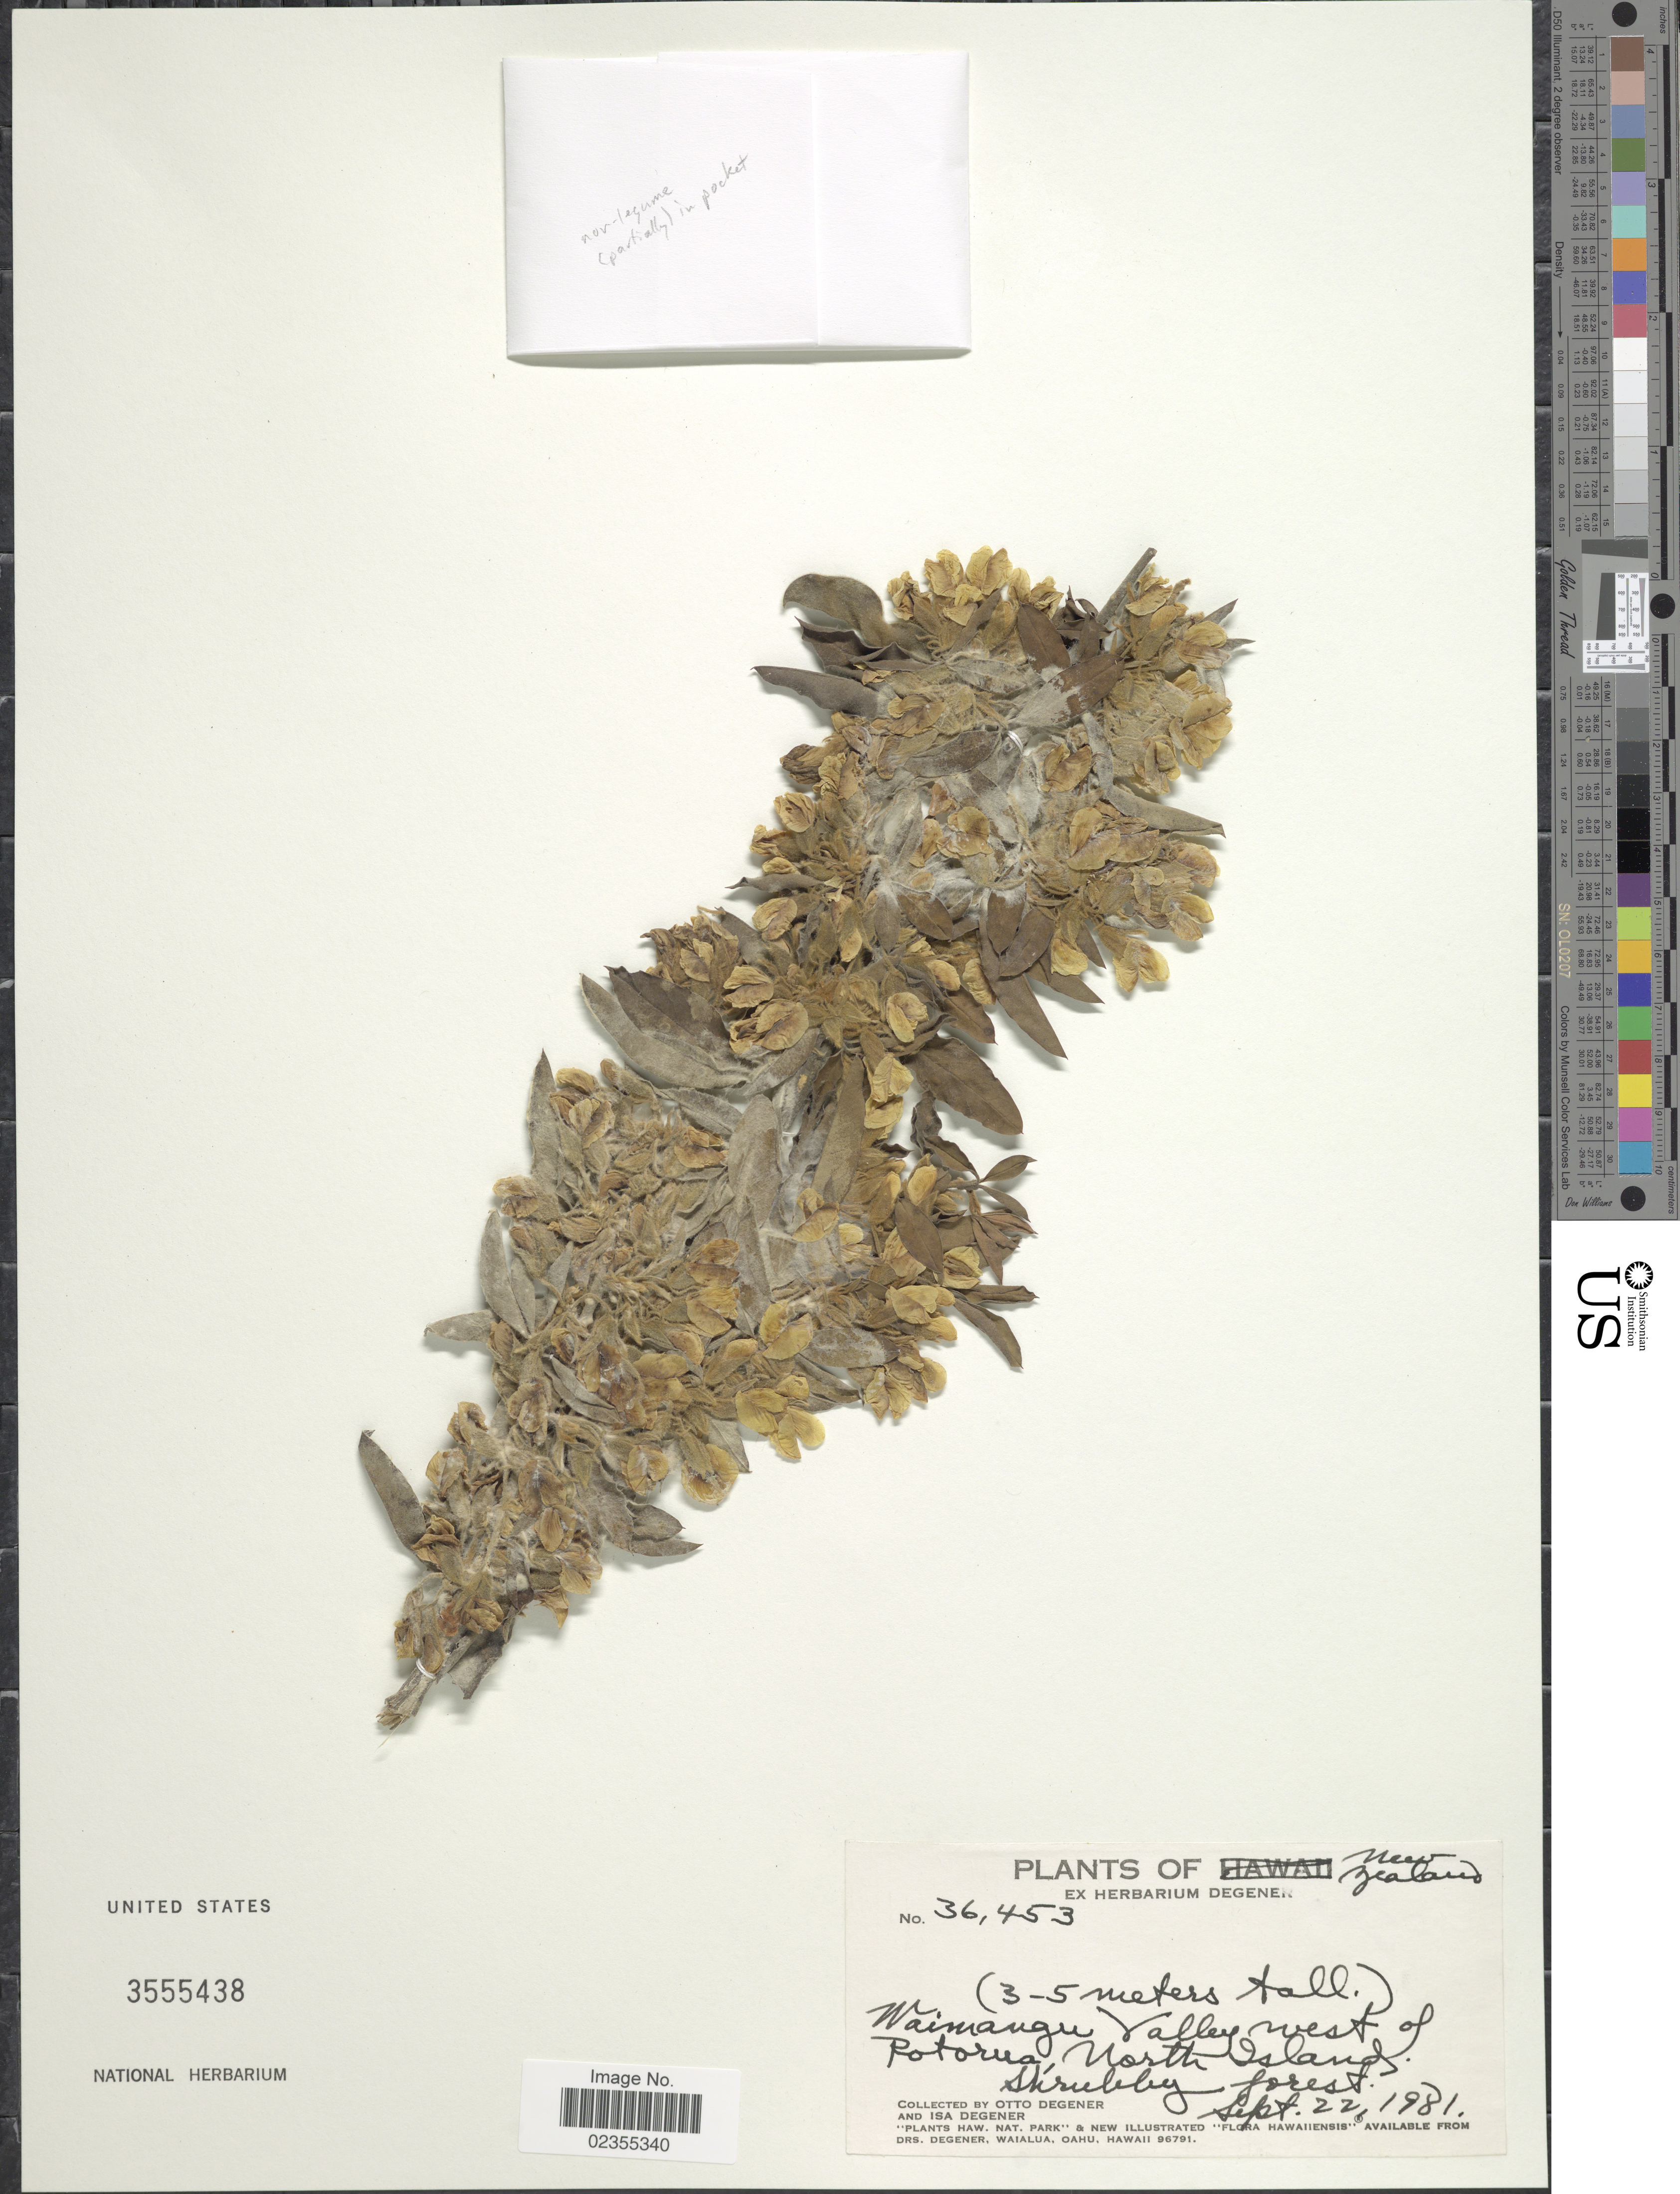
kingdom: Plantae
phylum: Tracheophyta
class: Magnoliopsida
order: Fabales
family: Fabaceae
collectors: O. Degener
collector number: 36453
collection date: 1981-09-22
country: New Zealand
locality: Waimangu Valley west of Rotorua, North Island, Shrubby forest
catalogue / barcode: US 3555438